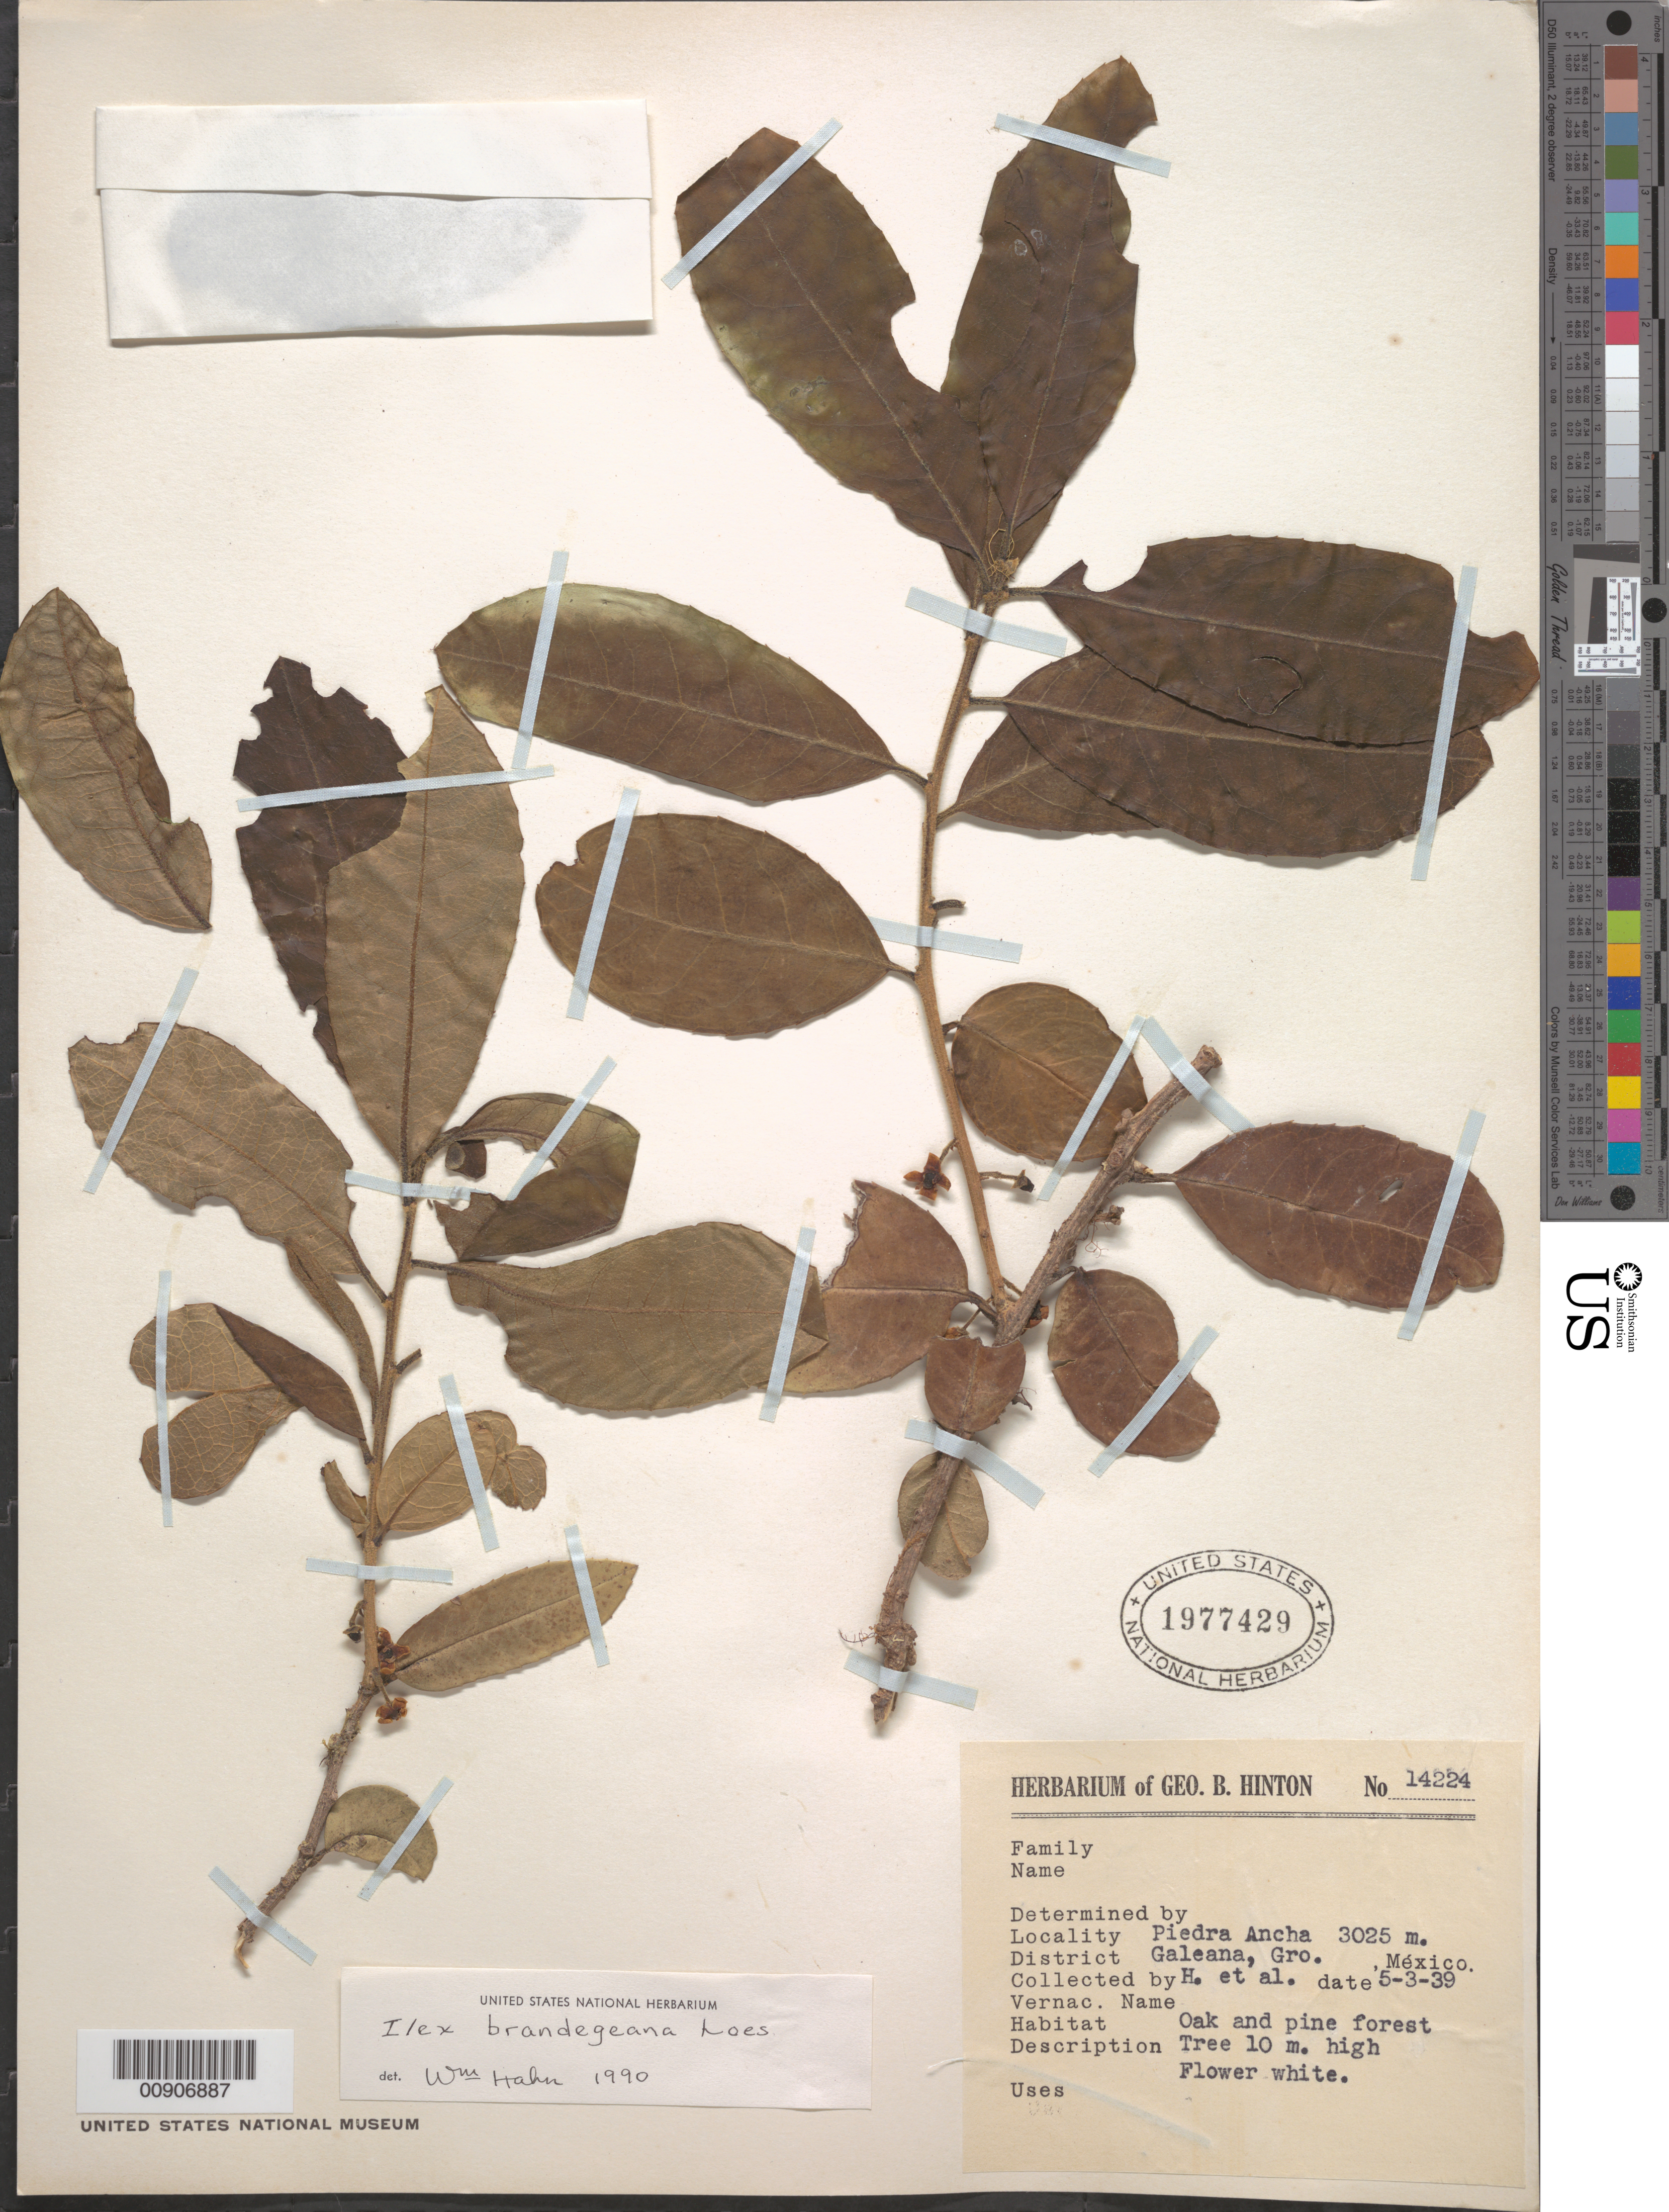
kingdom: Plantae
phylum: Tracheophyta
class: Magnoliopsida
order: Aquifoliales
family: Aquifoliaceae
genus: Ilex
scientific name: Ilex brandegeana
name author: Loes.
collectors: G. B. Hinton & et al.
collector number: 14224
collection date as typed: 03 May 1939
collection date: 1939-05-03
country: Mexico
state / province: Guerrero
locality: Piedra Ancha, District Galeana, State Guerrero.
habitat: Oak and pine forest.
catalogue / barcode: US 1977429